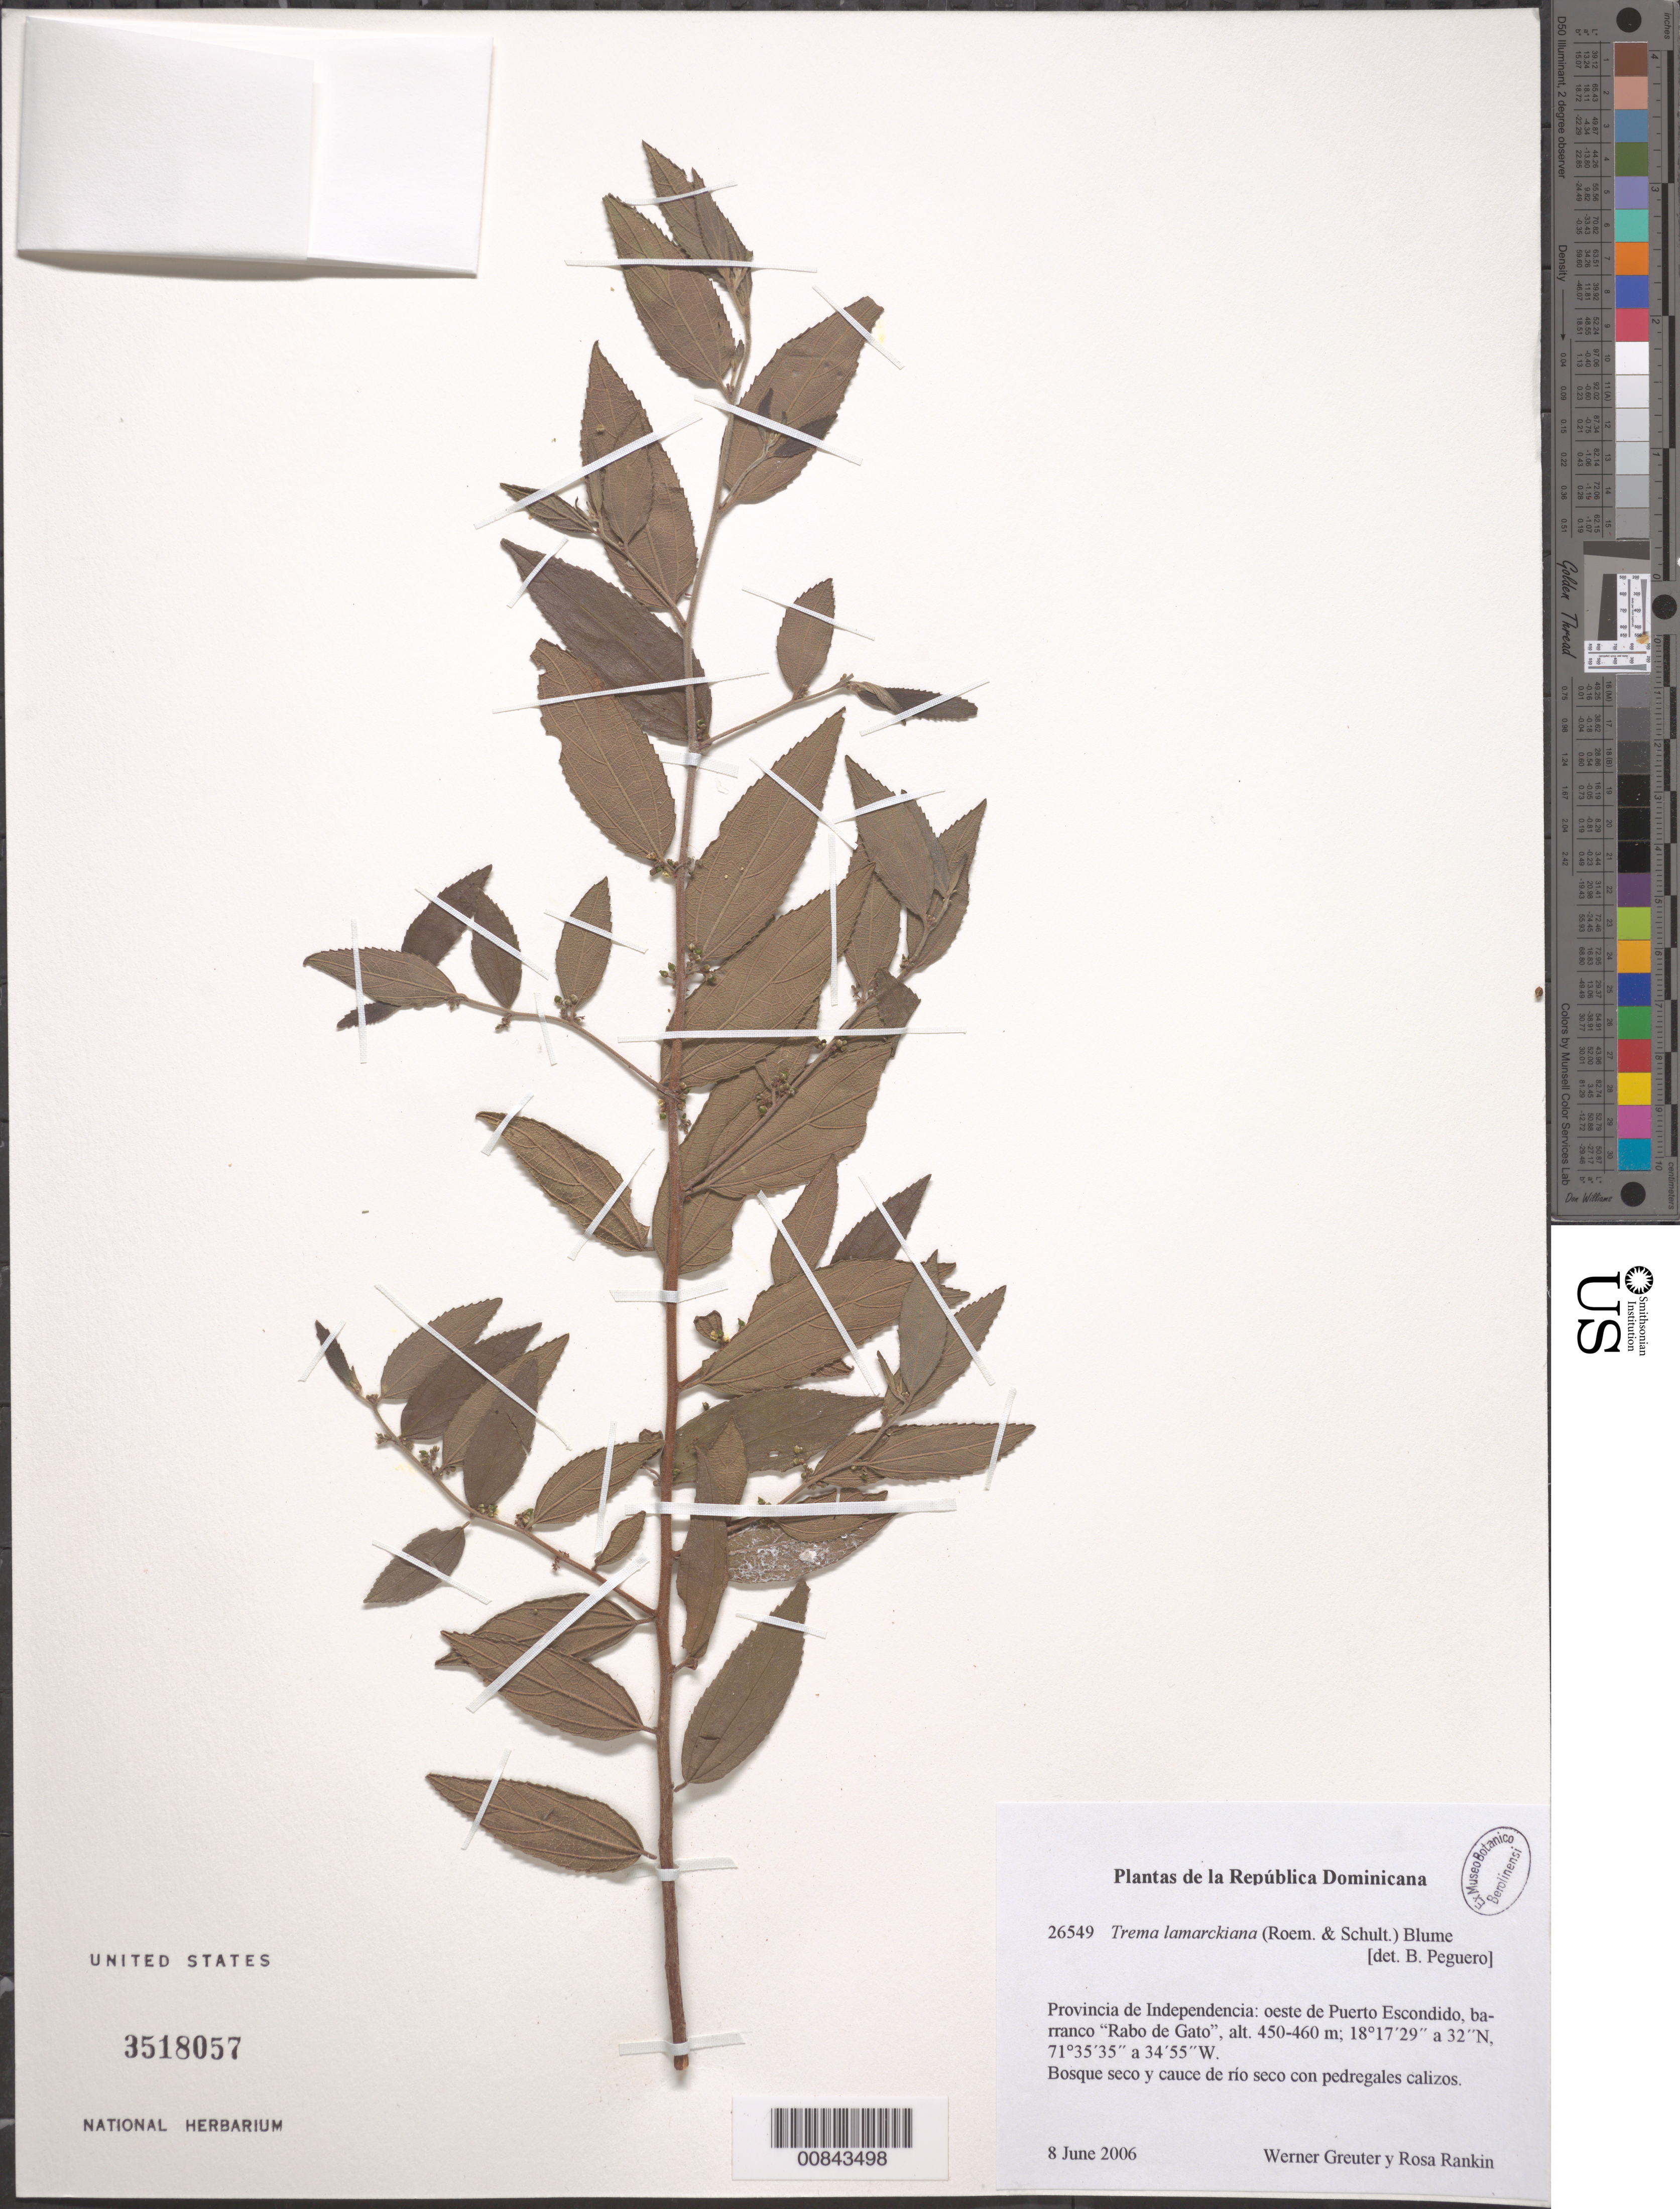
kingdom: Plantae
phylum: Tracheophyta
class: Magnoliopsida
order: Rosales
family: Cannabaceae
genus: Trema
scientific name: Trema lamarckianum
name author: (Schult.) Blume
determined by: Perguero, B.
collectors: W. Greuter & R. Rankin Rodriguez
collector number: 26548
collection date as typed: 08 Jun 2006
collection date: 2006-06-08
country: Dominican Republic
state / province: Independencia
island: Hispaniola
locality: oeste de Puerto Escondido, barranco "Rabo de Gato".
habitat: Bosque seco y cauce de rio seco con pedregales calizos.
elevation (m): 450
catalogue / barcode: US 3518057